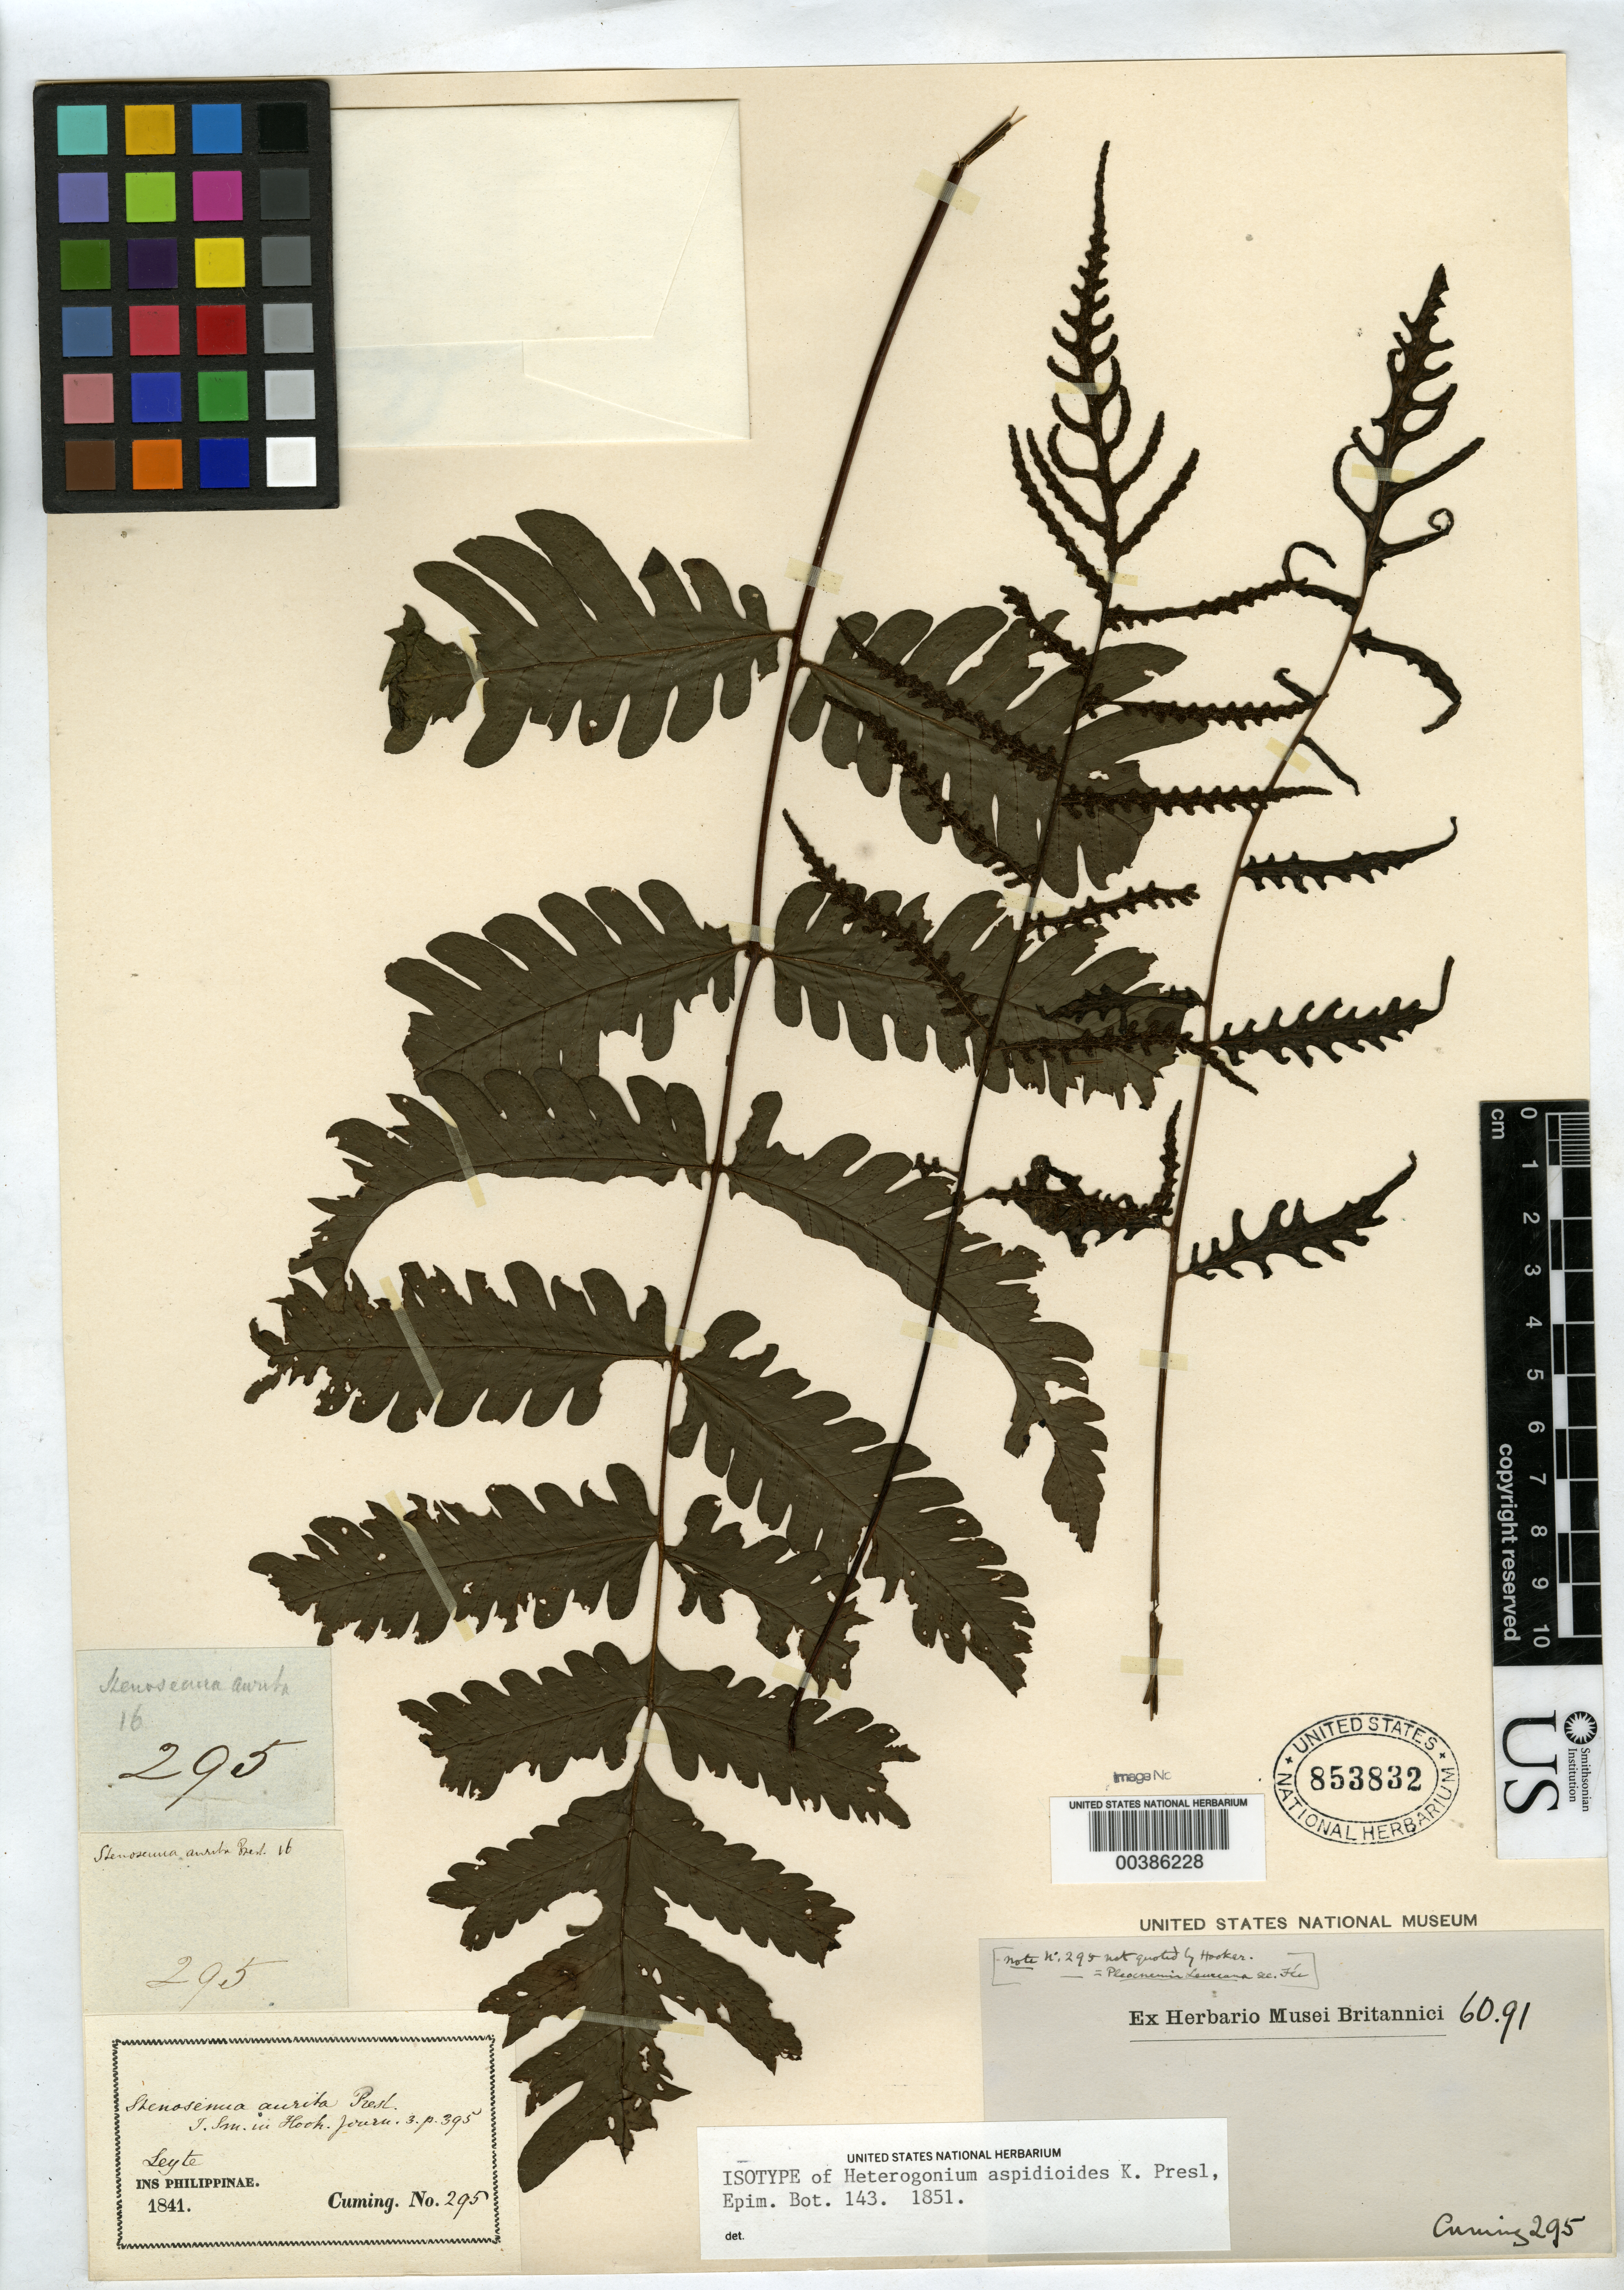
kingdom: Plantae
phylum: Tracheophyta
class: Polypodiopsida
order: Polypodiales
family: Tectariaceae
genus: Heterogonium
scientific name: Heterogonium aspidioides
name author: C. Presl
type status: Isotype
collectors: H. Cuming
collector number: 295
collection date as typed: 1841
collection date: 1841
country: Philippines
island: Leyte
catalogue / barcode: US 853832